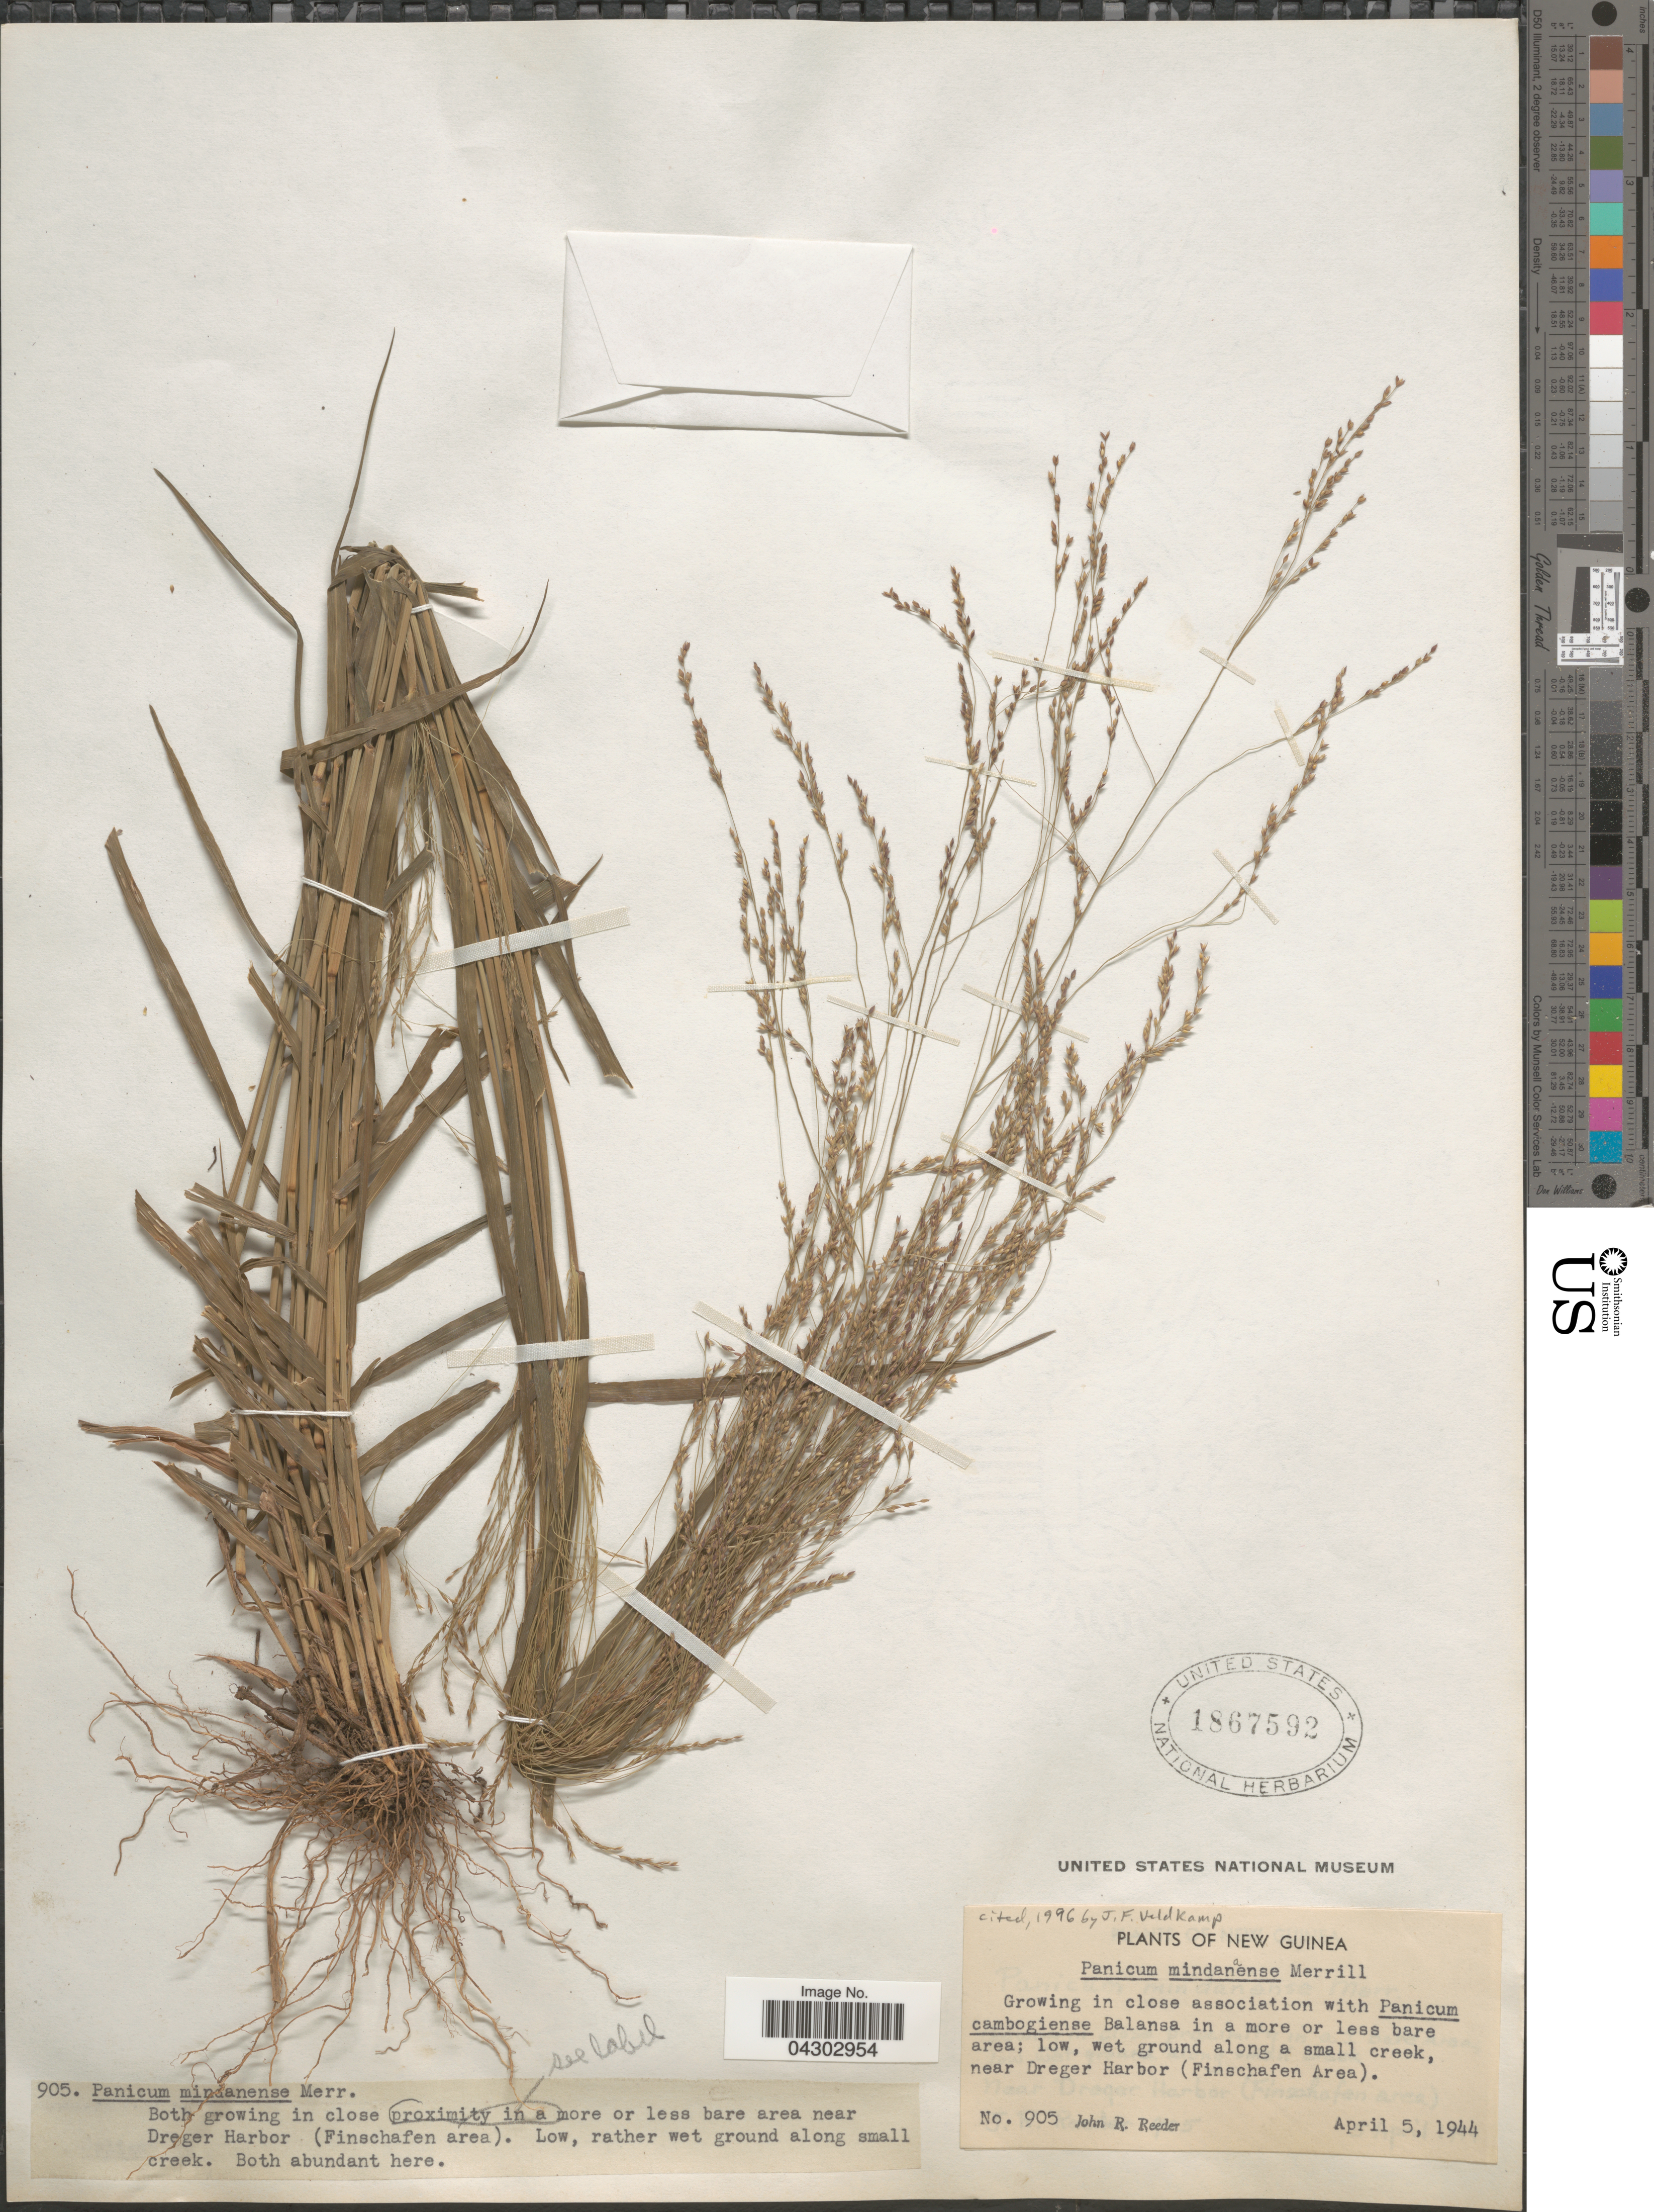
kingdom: Plantae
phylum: Tracheophyta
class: Liliopsida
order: Poales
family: Poaceae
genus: Panicum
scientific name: Panicum mindanaense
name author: Merr.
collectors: J. R. Reeder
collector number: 905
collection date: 1944-04-05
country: Papua New Guinea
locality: New Guinea. Wet ground along a small creek, near Dreger Harbor (Finschafen Area). Both growing in close proximity in a more or less bare area near Dreger Harbor (Finschafen area).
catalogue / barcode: US 1867592